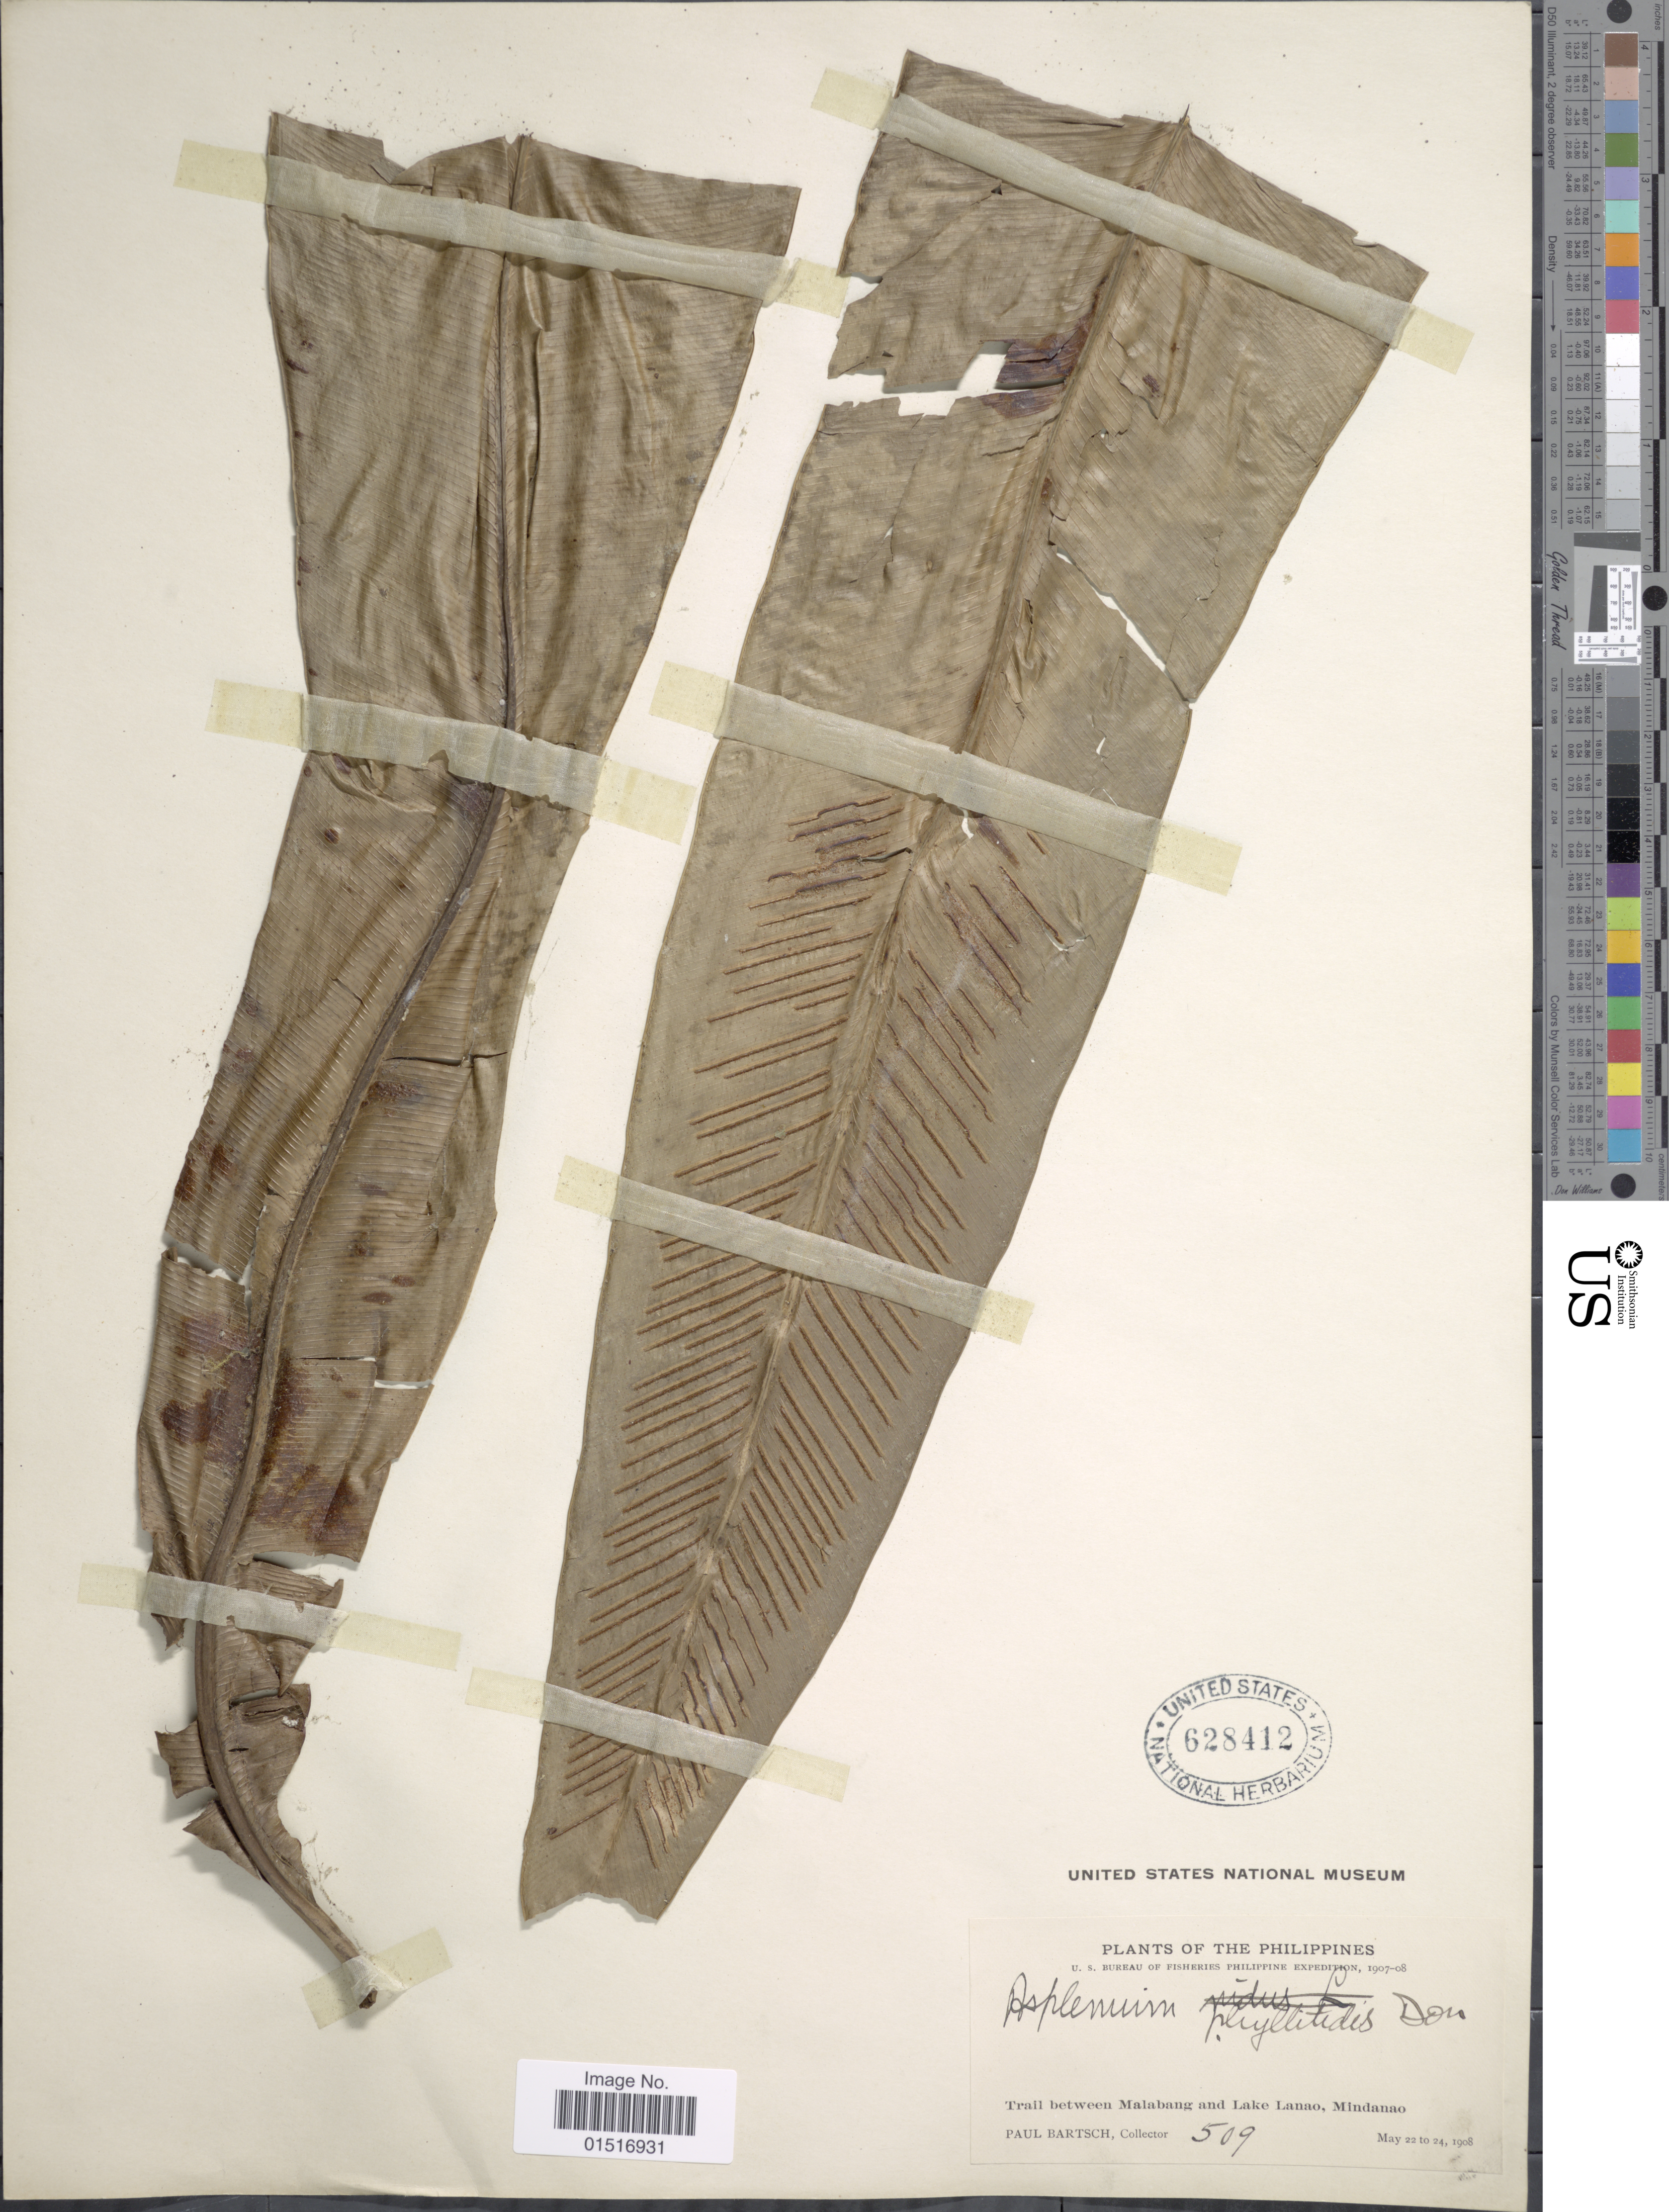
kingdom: Plantae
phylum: Tracheophyta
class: Polypodiopsida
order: Polypodiales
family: Aspleniaceae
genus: Asplenium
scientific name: Asplenium phyllitidis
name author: D. Don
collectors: P. Bartsch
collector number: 509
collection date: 1908-05-22/1908-05-24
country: Philippines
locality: Trail between Malabang and Lake Lanao, Mindanao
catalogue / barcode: US 628412